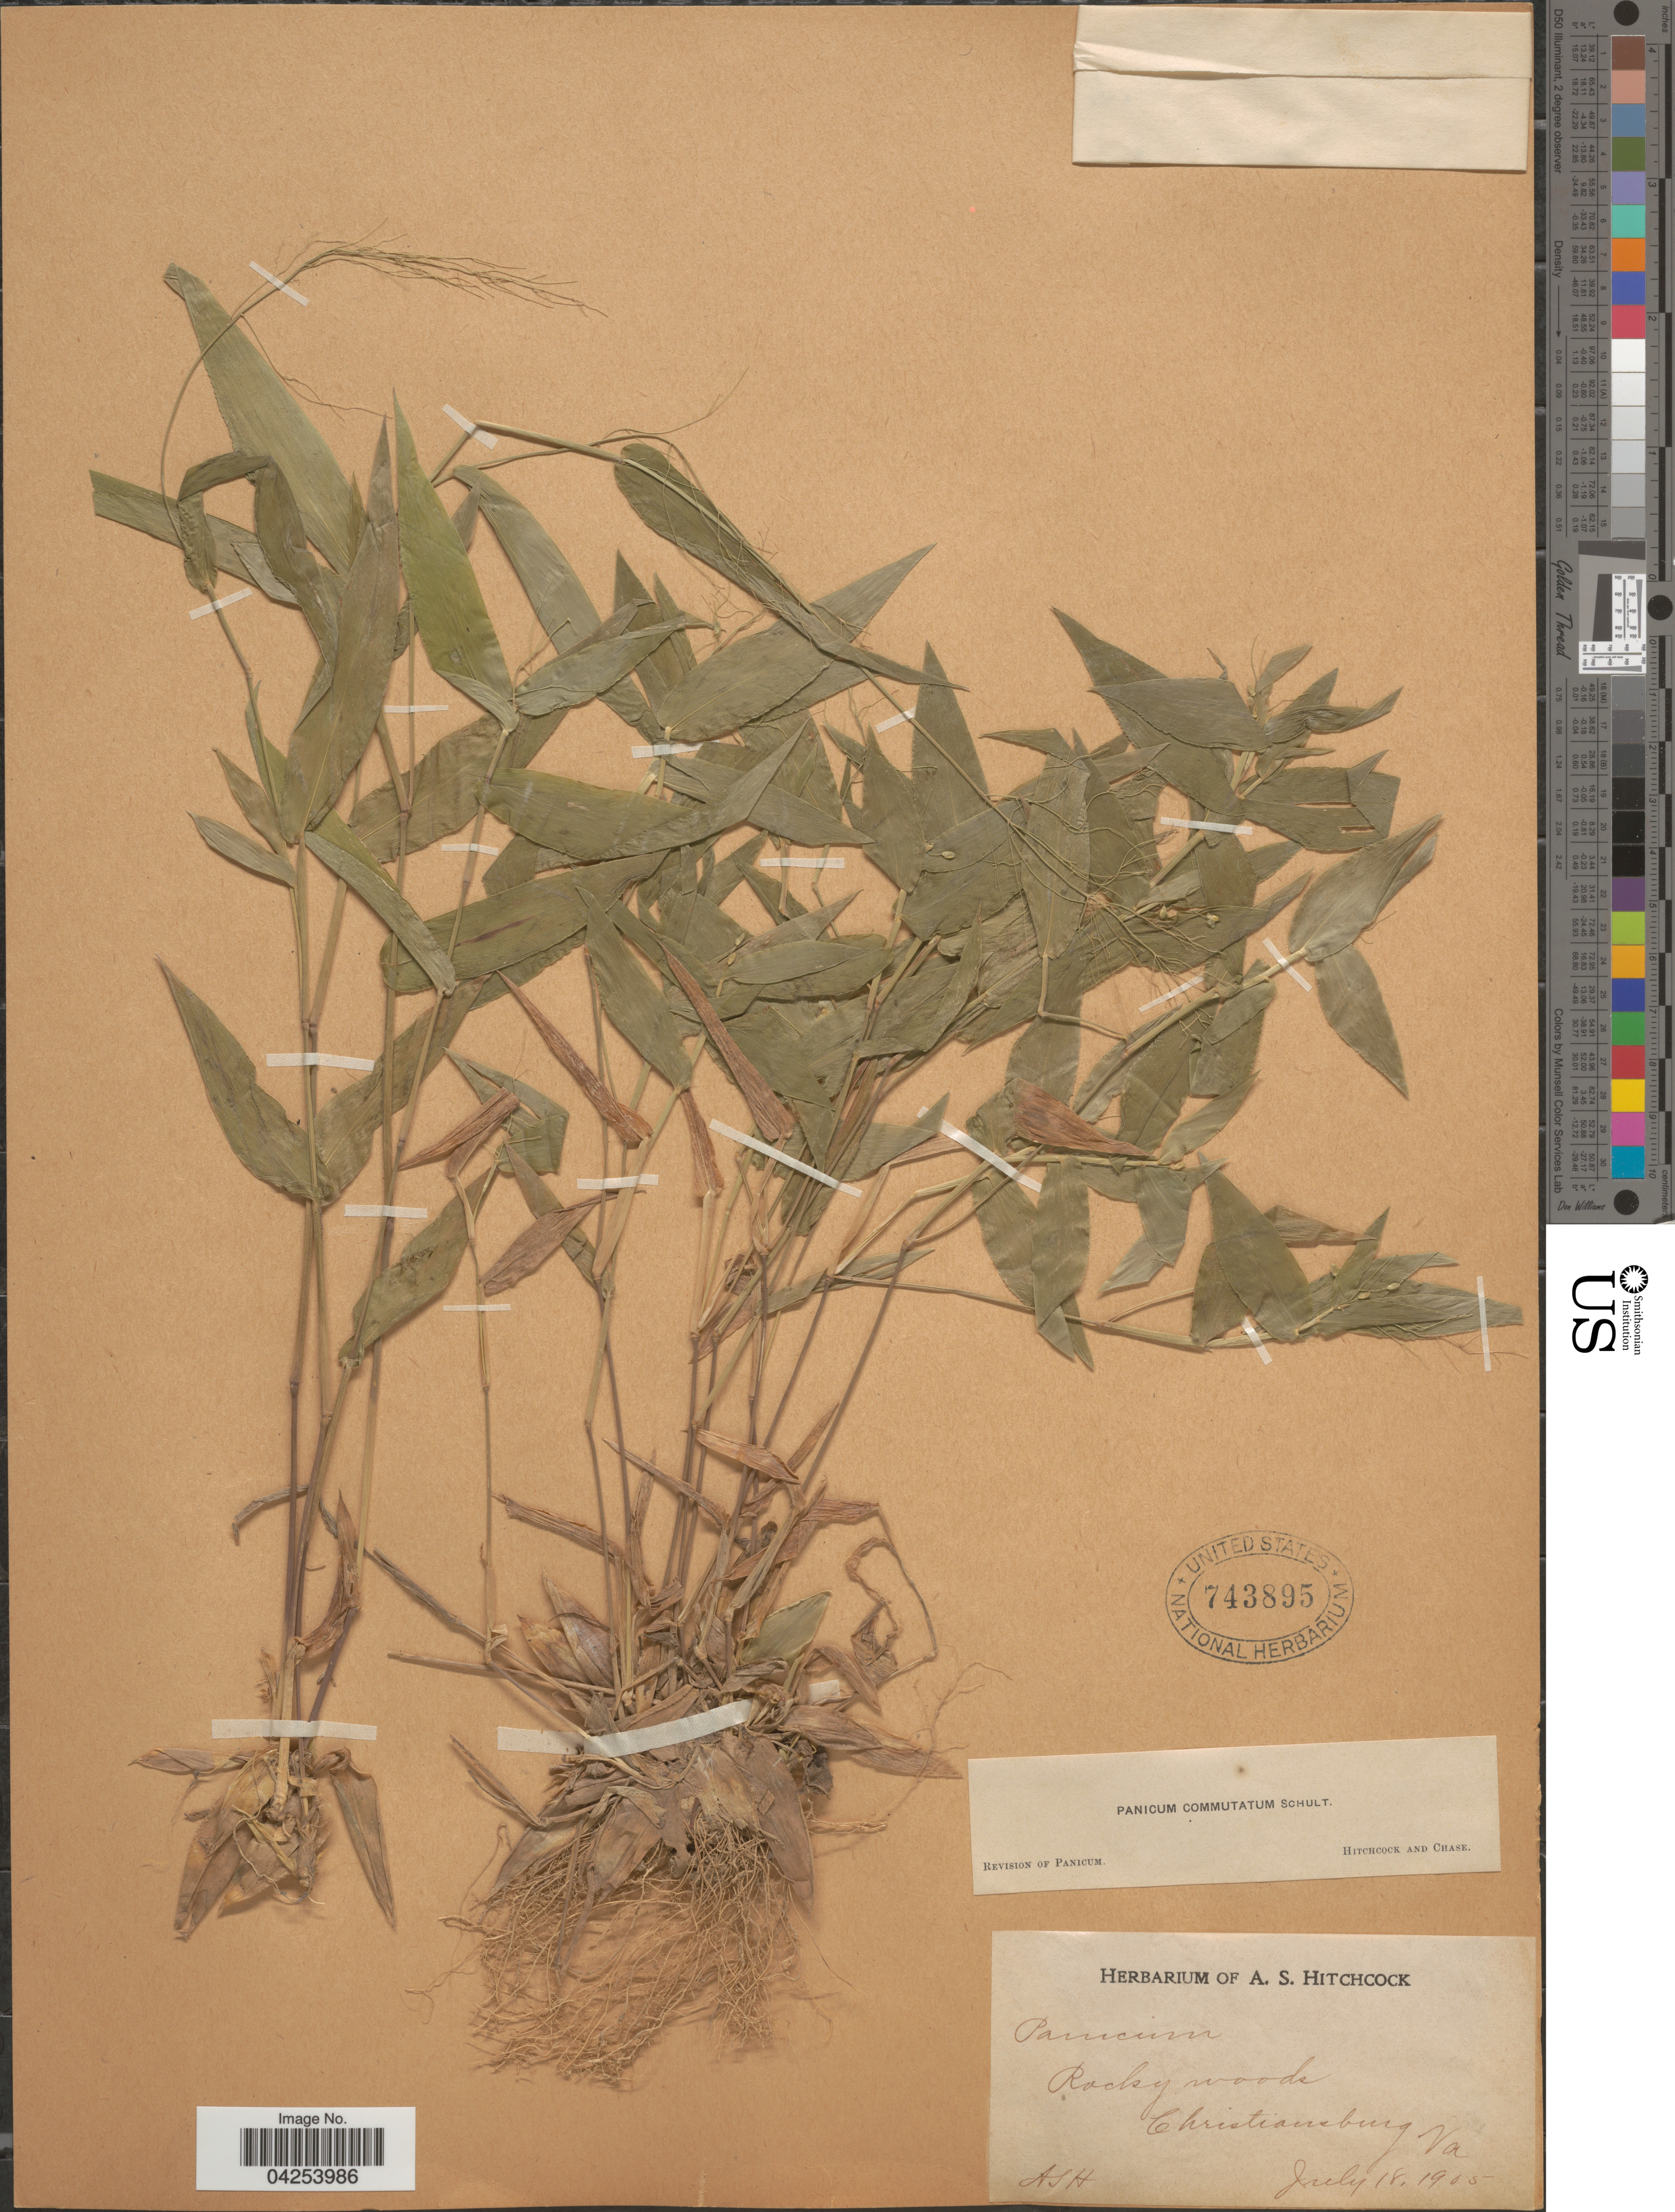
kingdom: Plantae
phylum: Tracheophyta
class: Liliopsida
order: Poales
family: Poaceae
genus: Dichanthelium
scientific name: Dichanthelium commutatum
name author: (Schult.) Gould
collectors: A. S. Hitchcock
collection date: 1905-07-18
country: United States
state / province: Virginia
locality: Rocky woods. Christiansburg.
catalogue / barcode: US 743895